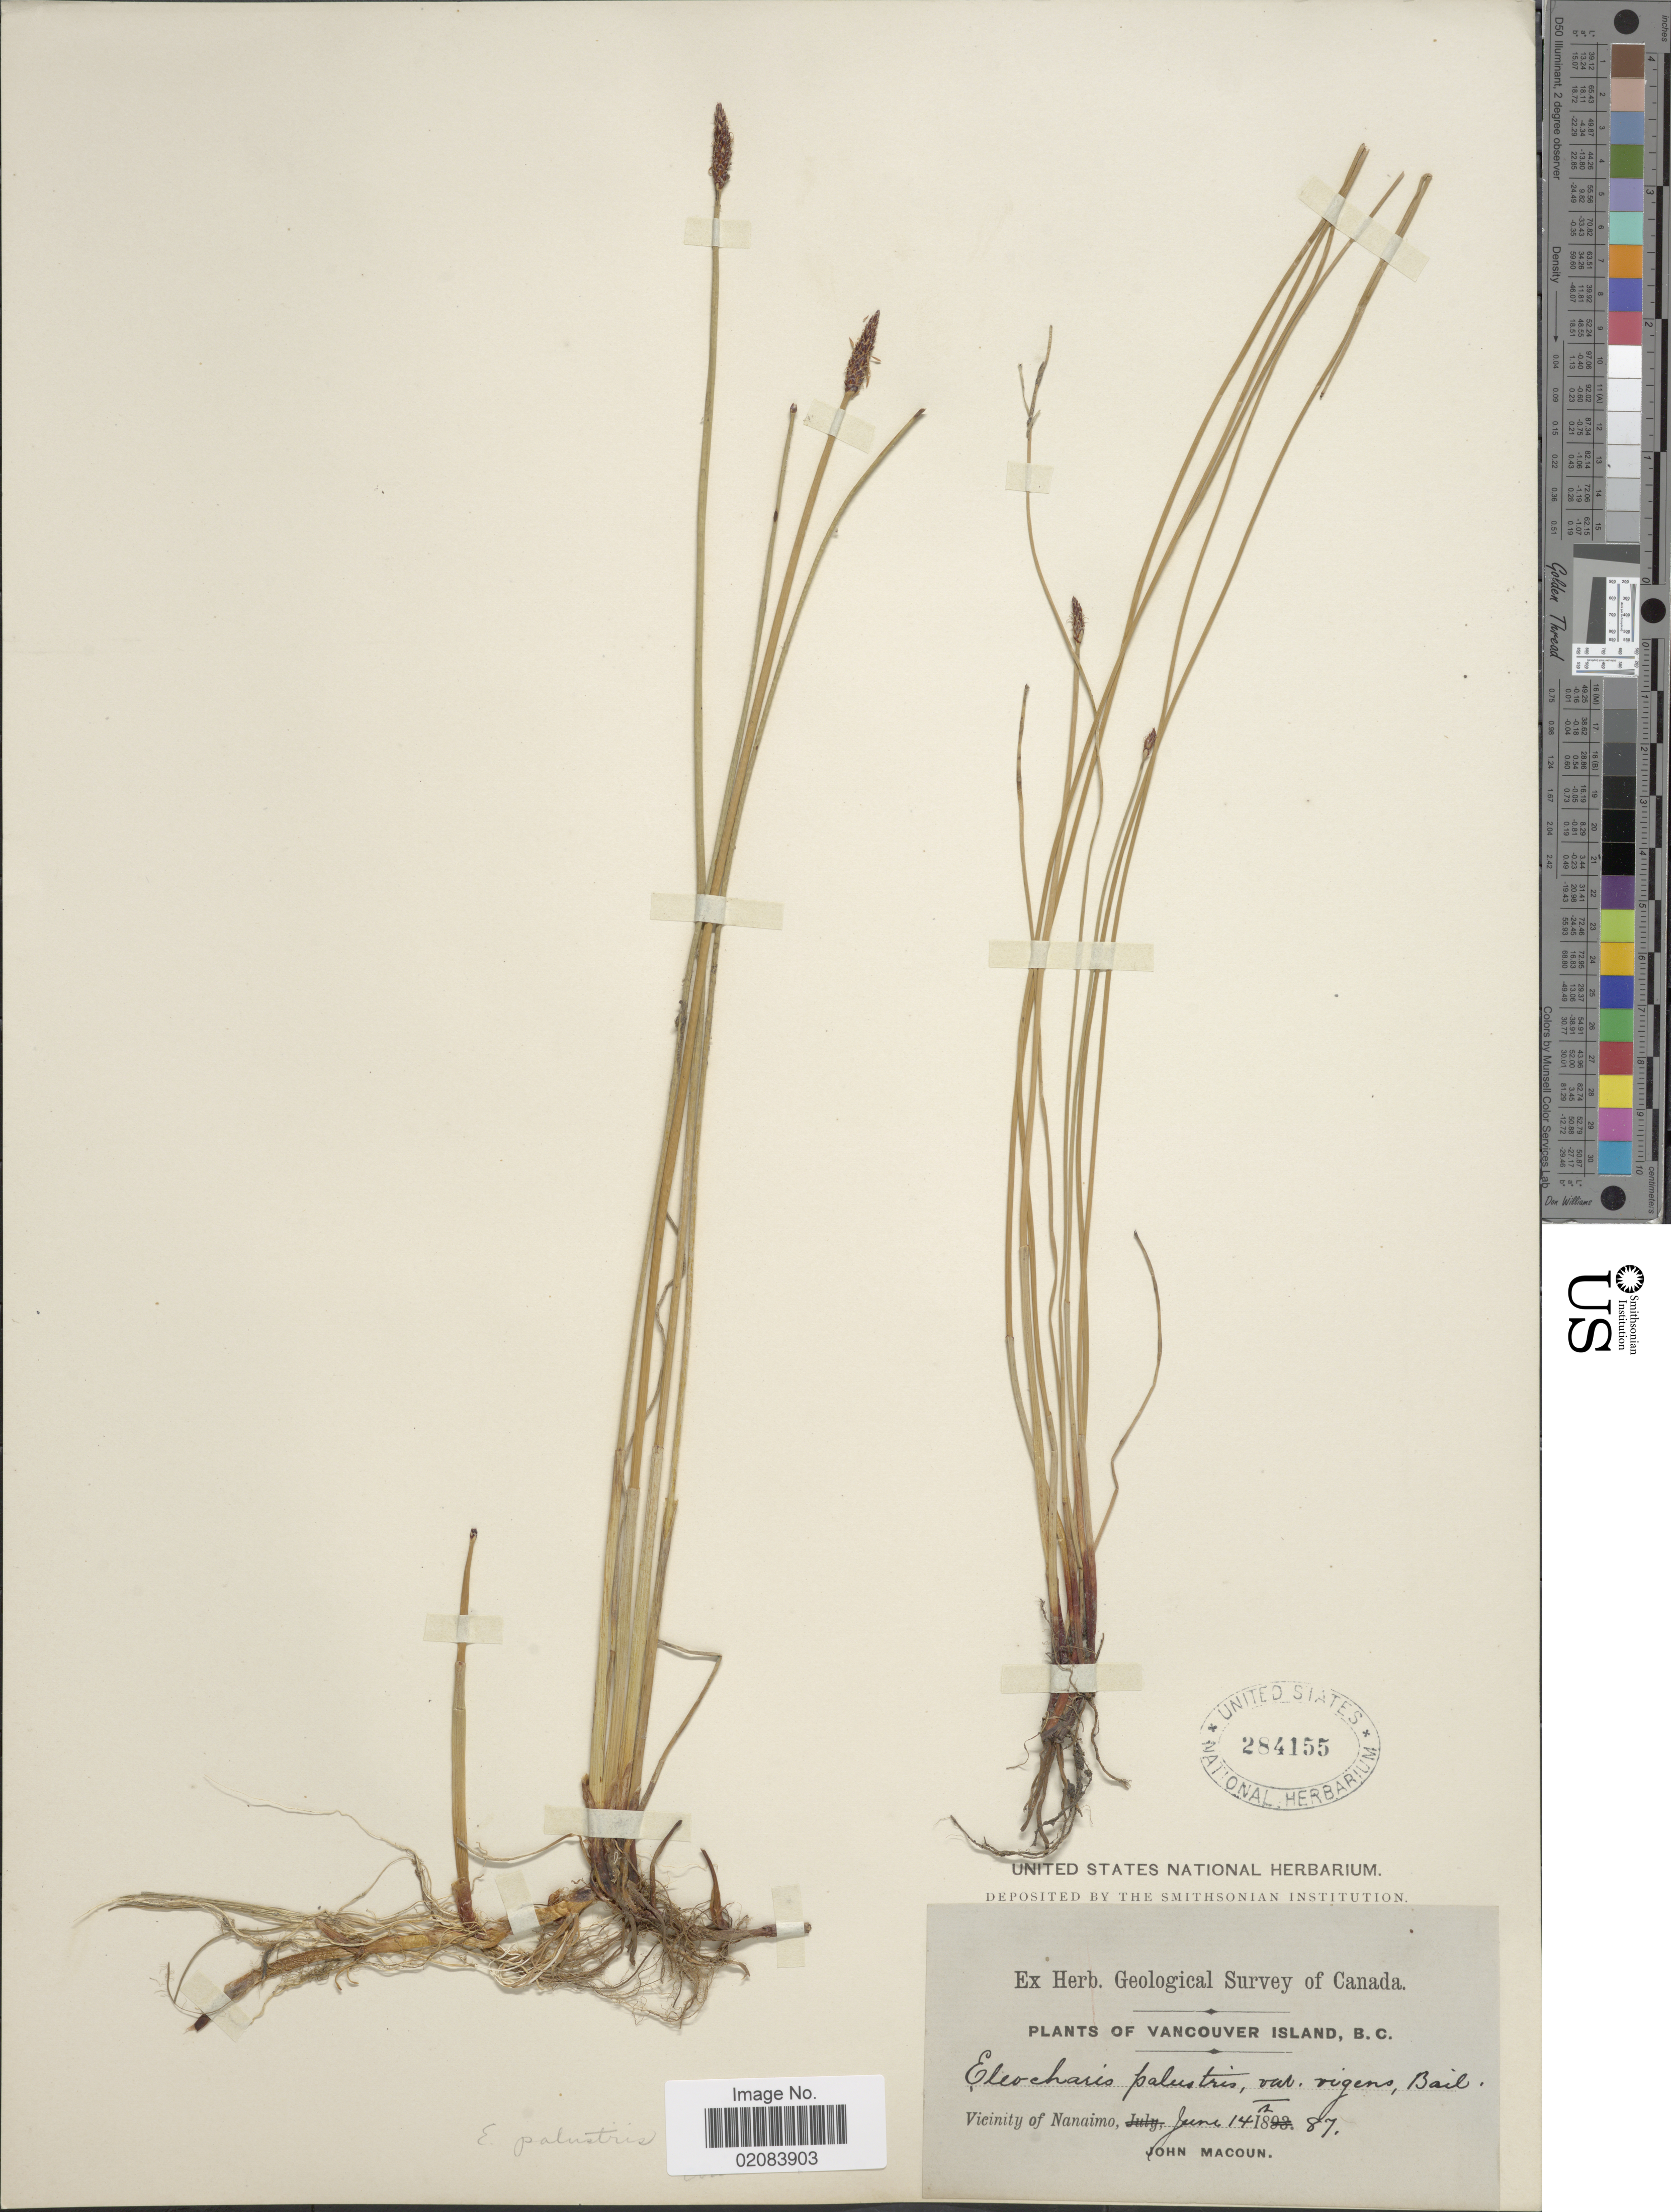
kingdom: Plantae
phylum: Tracheophyta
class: Liliopsida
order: Poales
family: Cyperaceae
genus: Eleocharis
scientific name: Eleocharis palustris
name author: (L.) Roem. & Schult.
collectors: J. Macoun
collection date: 1887-08-14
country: Canada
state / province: British Columbia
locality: Vancouver Island. Vicinity of Nanaimo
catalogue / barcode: US 284155